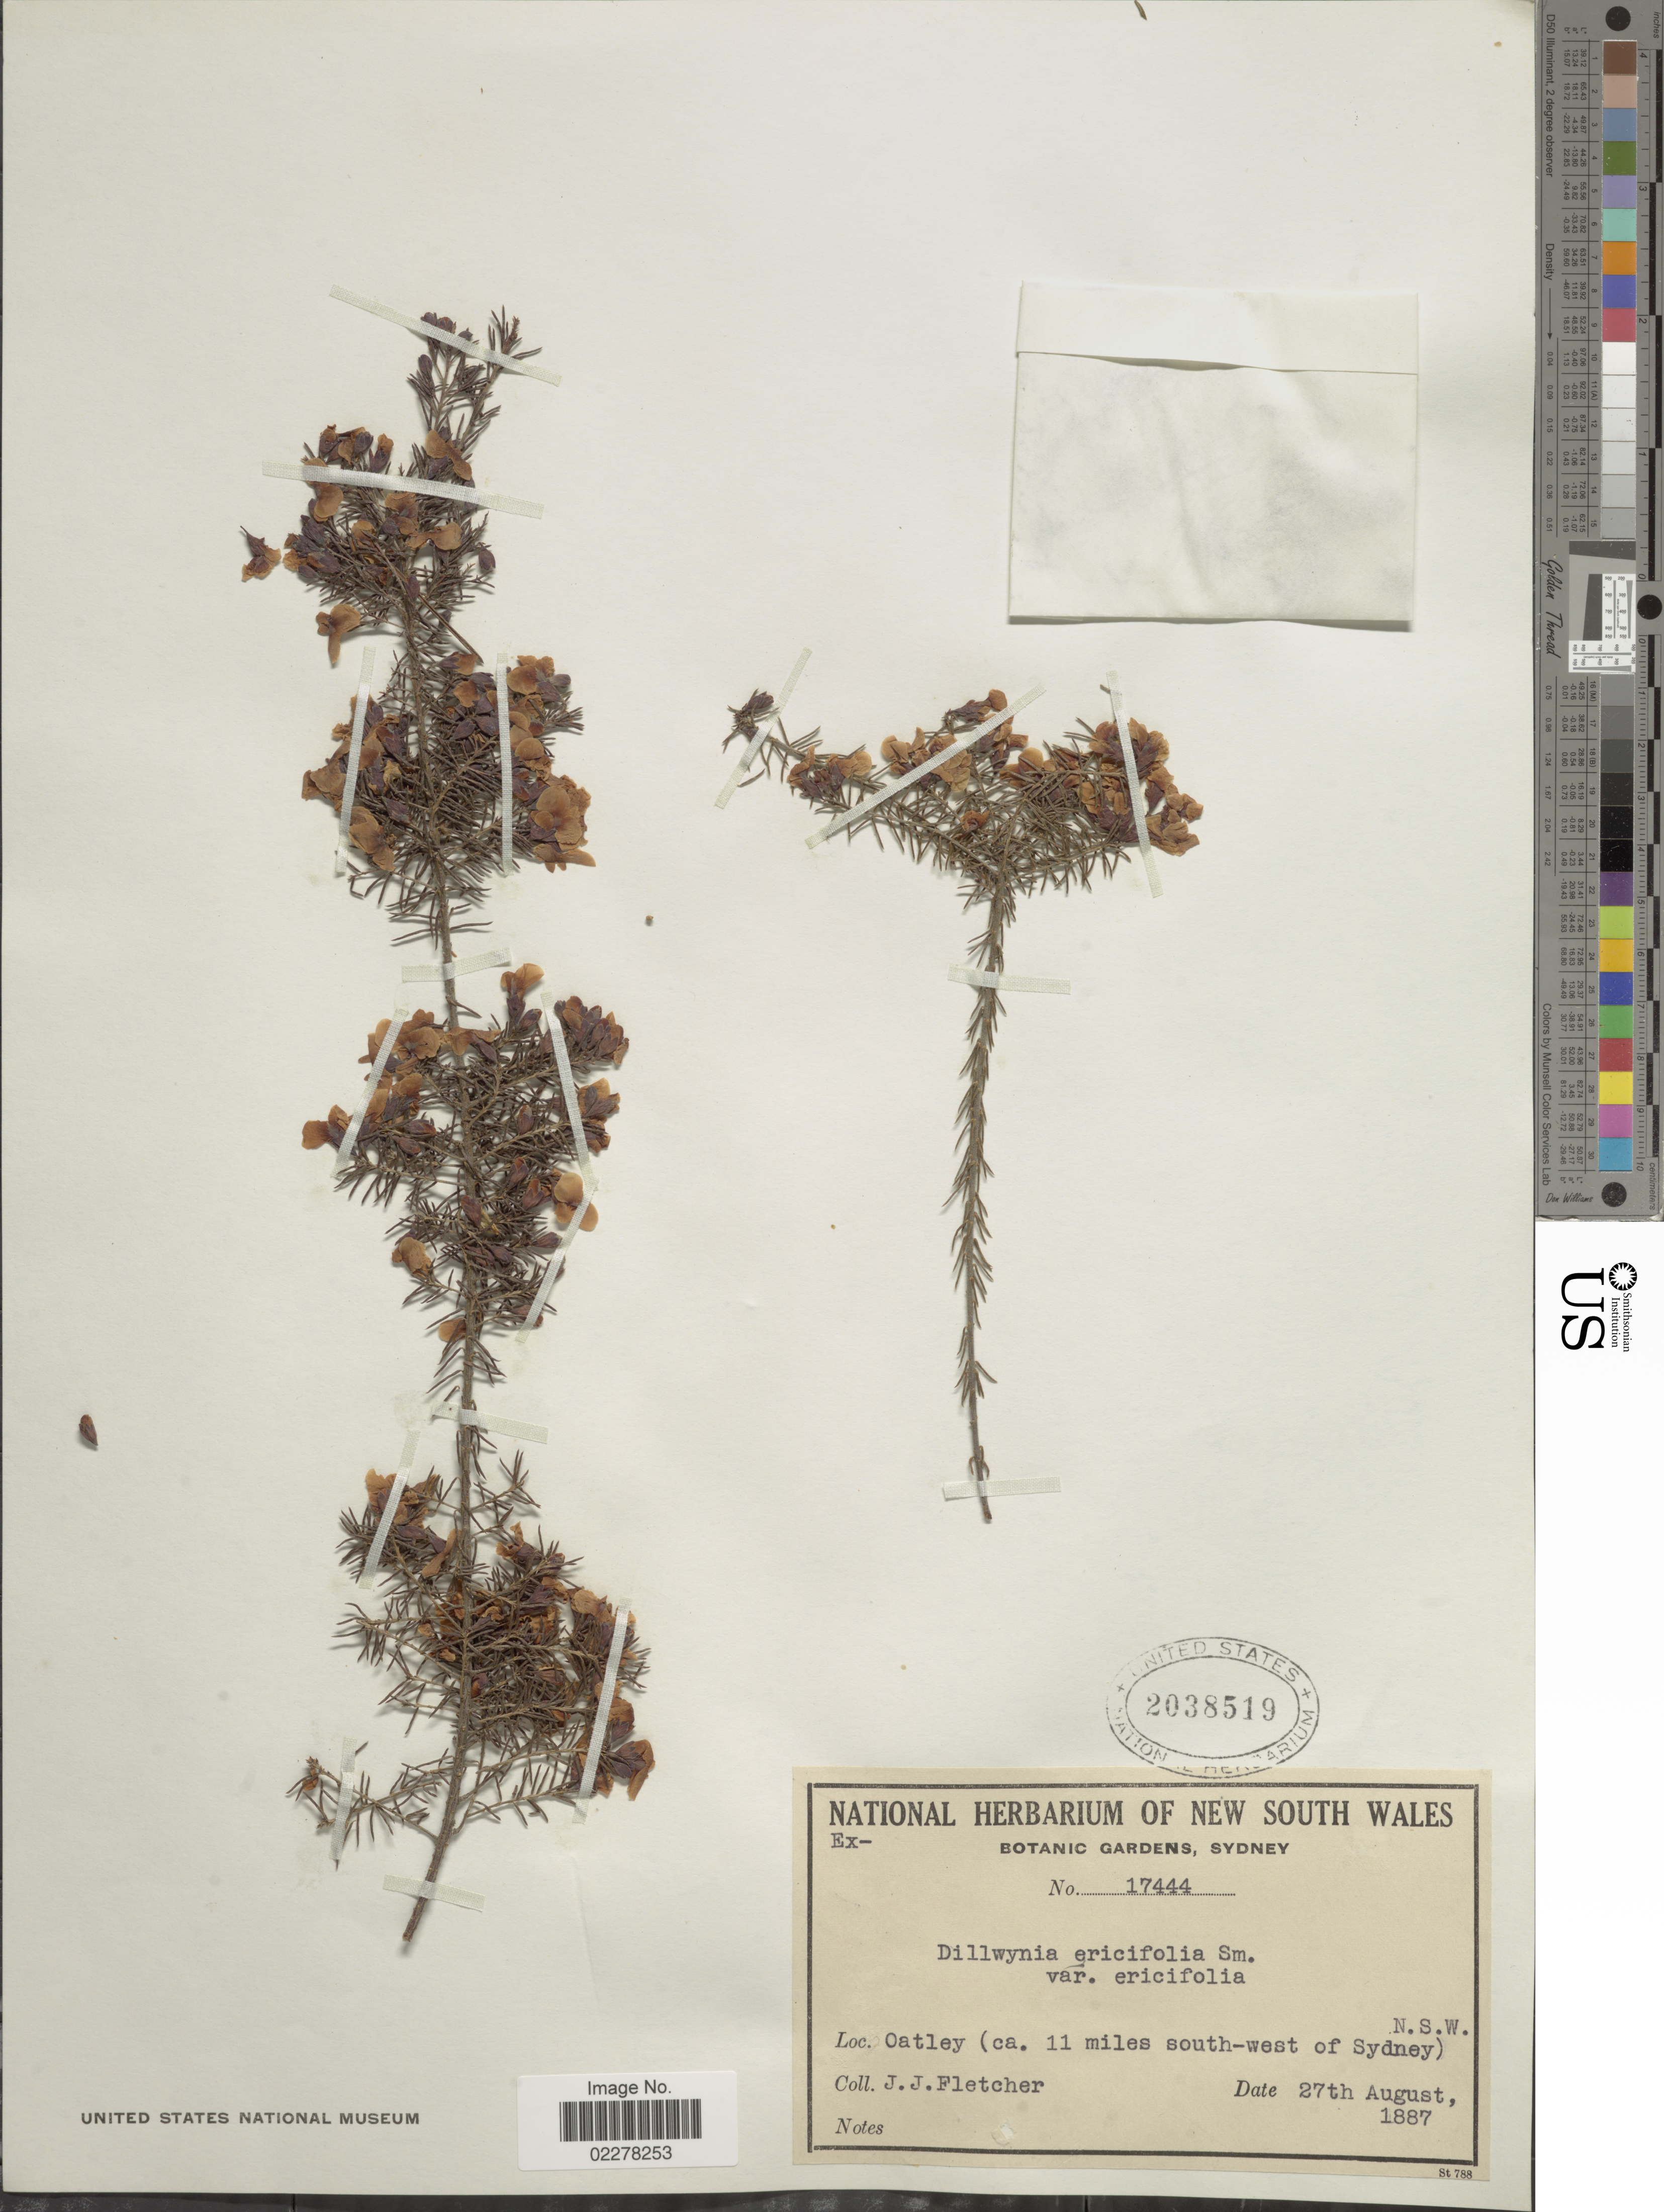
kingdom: Plantae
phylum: Tracheophyta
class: Magnoliopsida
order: Fabales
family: Fabaceae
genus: Dillwynia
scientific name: Dillwynia ericifolia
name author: Sm.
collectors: J. Fletcher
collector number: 17444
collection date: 1887-08-27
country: Australia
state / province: New South Wales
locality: Oatley (ca. 11 miles south-west of Sydney). N.S.W.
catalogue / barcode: US 2038519